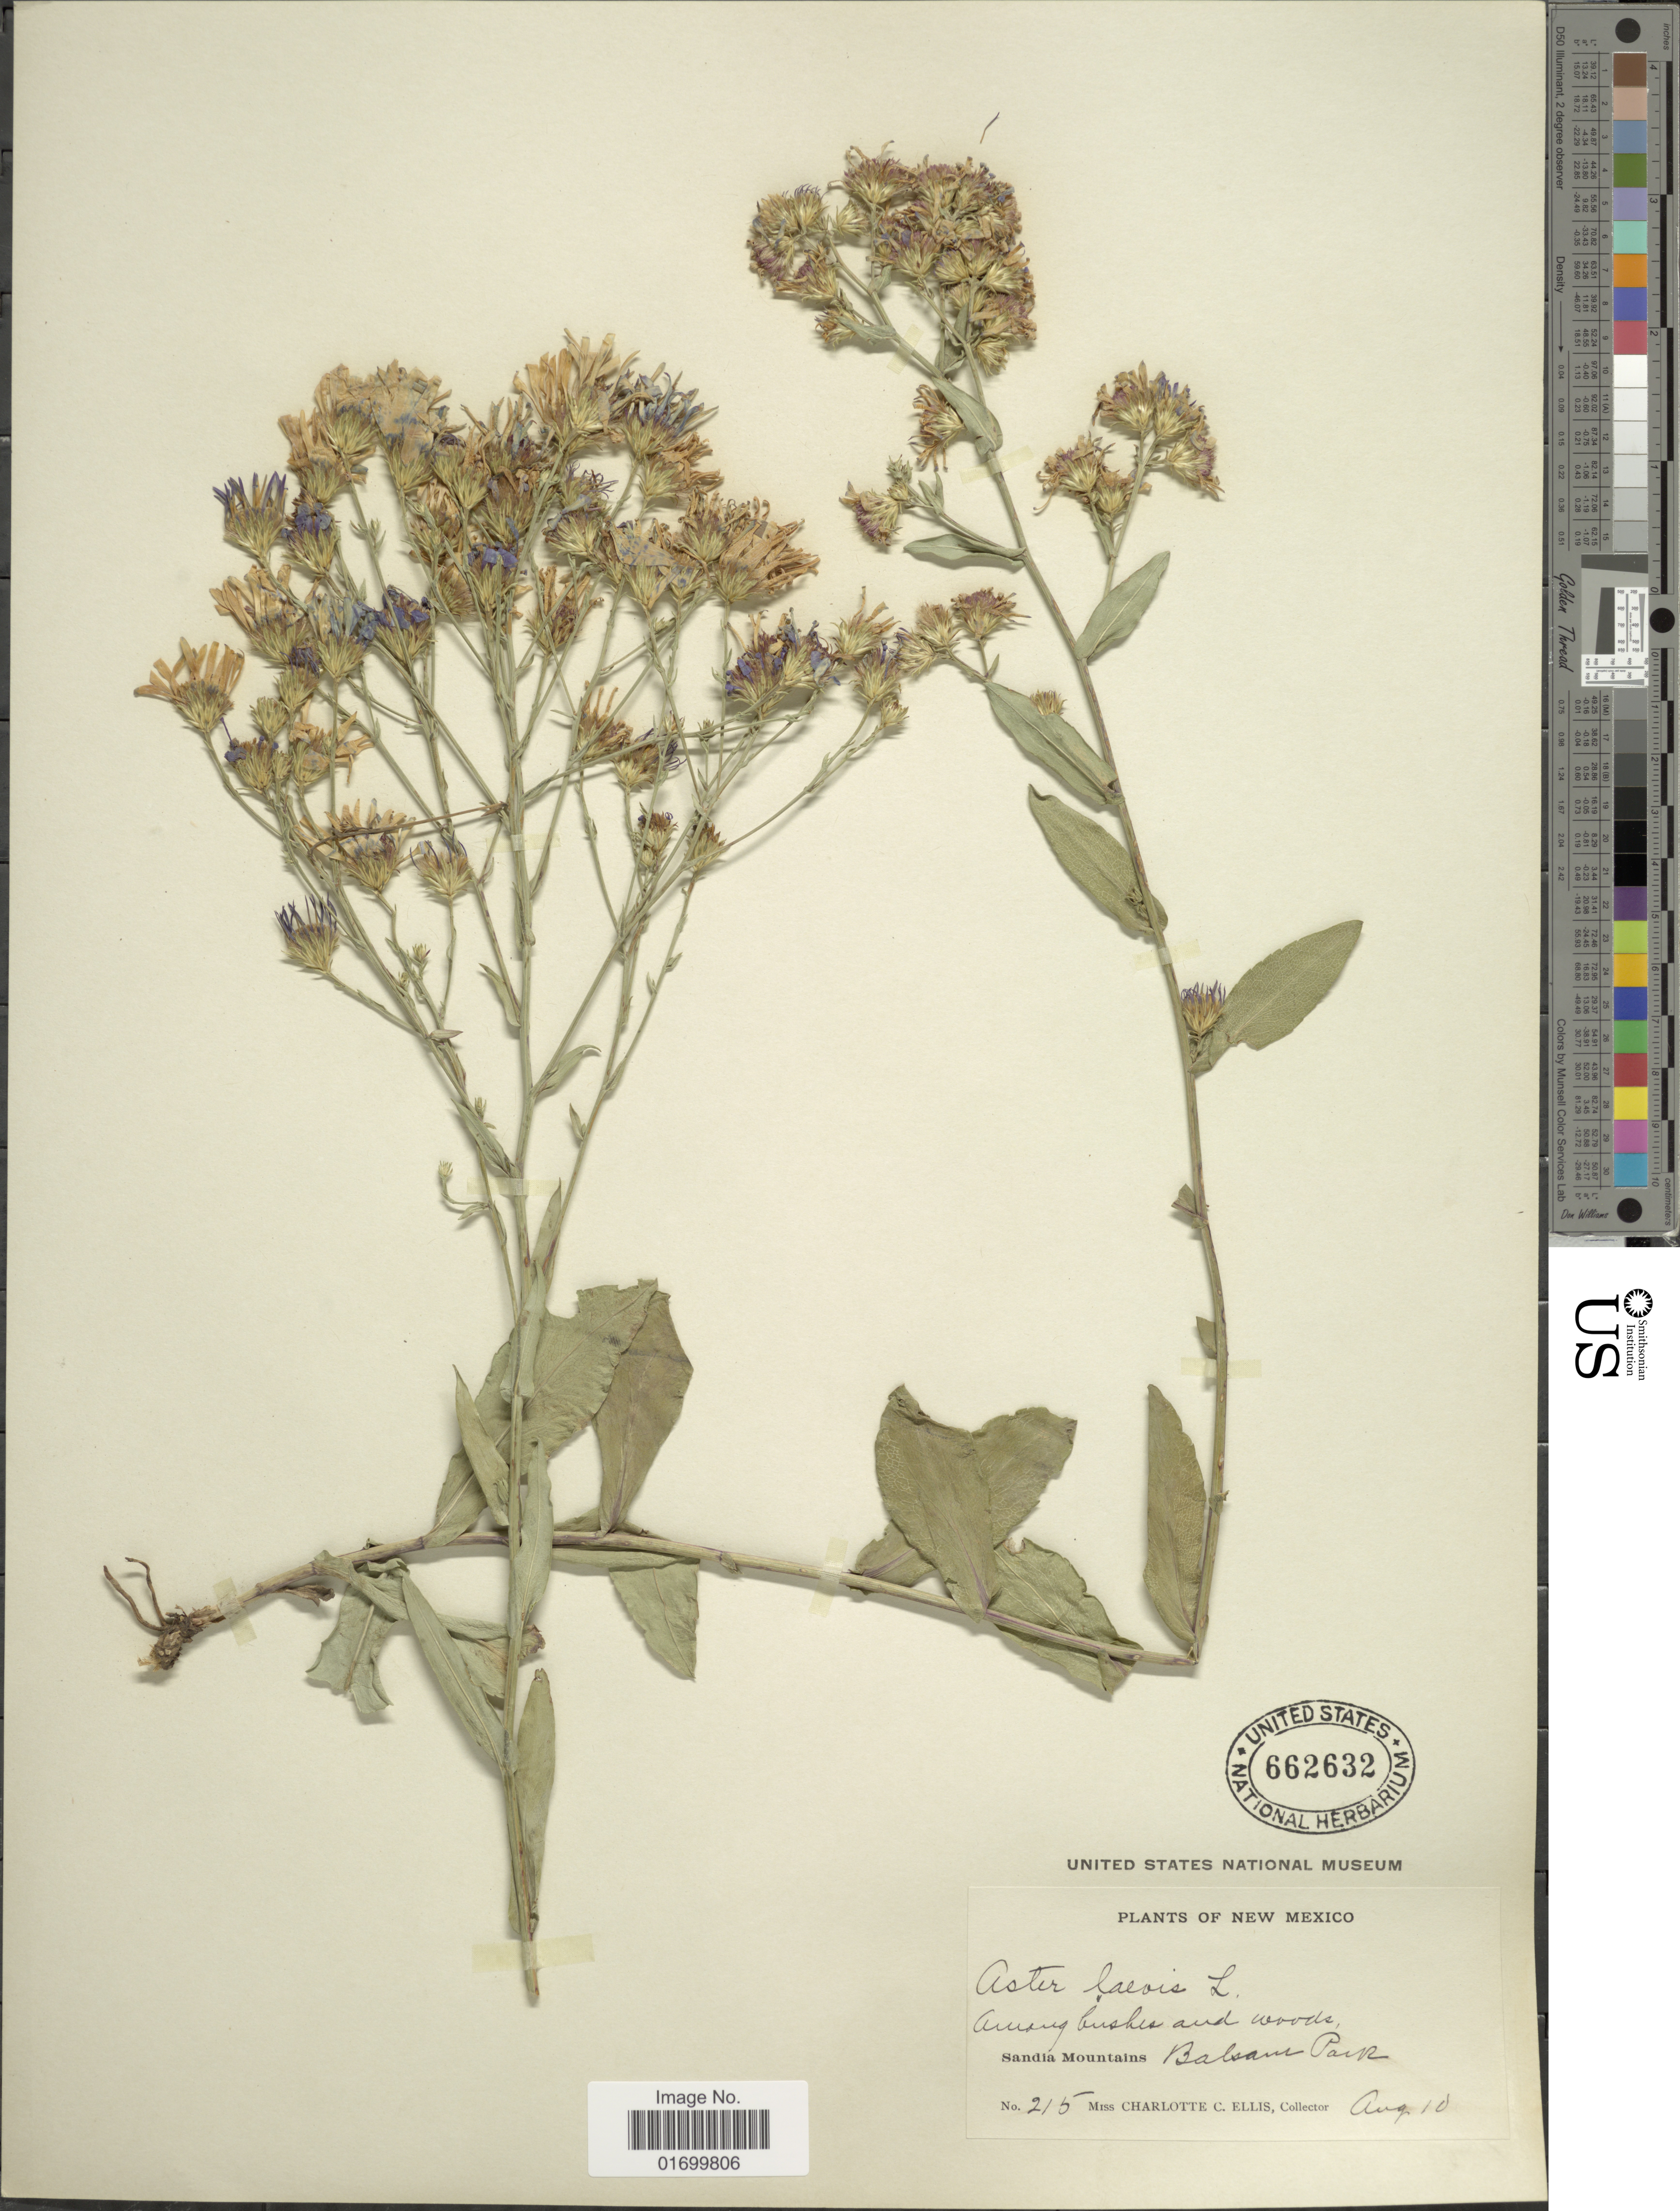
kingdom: Plantae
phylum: Tracheophyta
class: Magnoliopsida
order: Asterales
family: Asteraceae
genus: Symphyotrichum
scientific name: Symphyotrichum laeve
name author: (L.) Á. Löve & D. Löve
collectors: C. C. Ellis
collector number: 215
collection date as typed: Transcribed d/m/y: /8/10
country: United States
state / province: New Mexico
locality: Sandia Mountains Balsan Park.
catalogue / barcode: US 662632